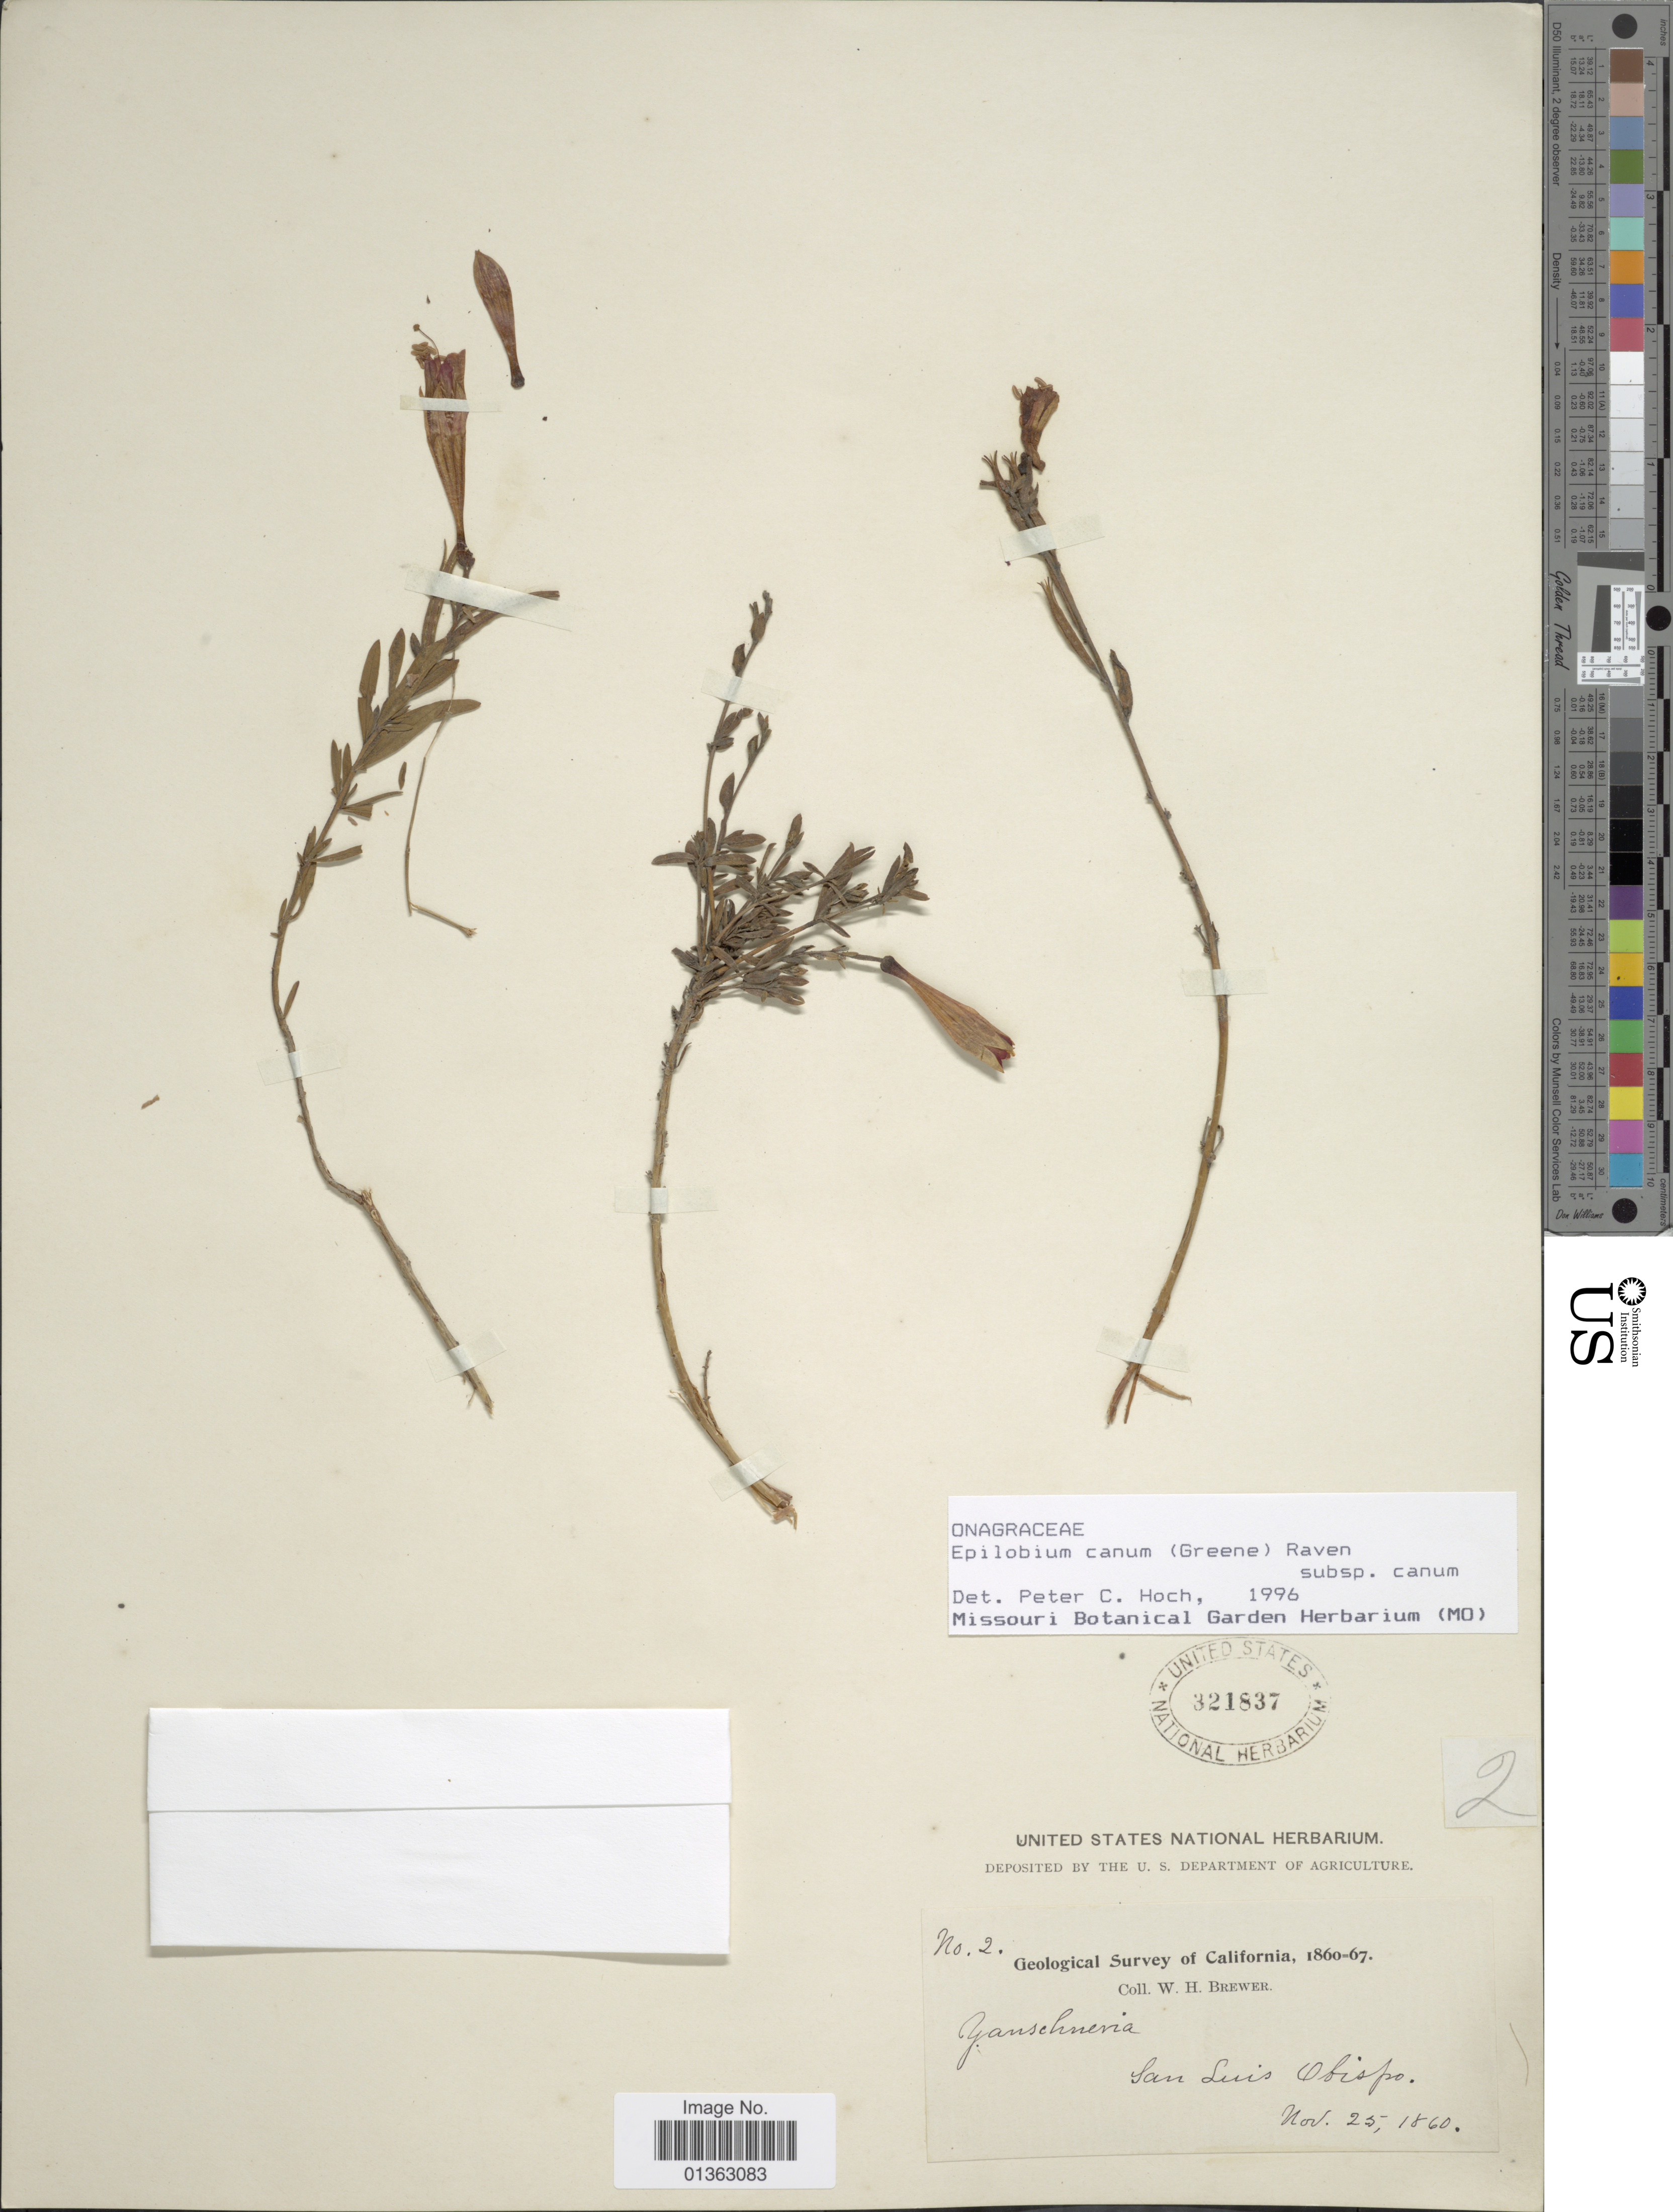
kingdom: Plantae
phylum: Tracheophyta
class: Magnoliopsida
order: Myrtales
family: Onagraceae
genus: Epilobium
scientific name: Epilobium canum subsp. canum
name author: (Greene) P.H. Raven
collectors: W. H. Brewer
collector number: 2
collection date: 1860-11-25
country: United States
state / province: California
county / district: San Luis Obispo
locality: San Luis Obispo.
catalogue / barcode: US 321837